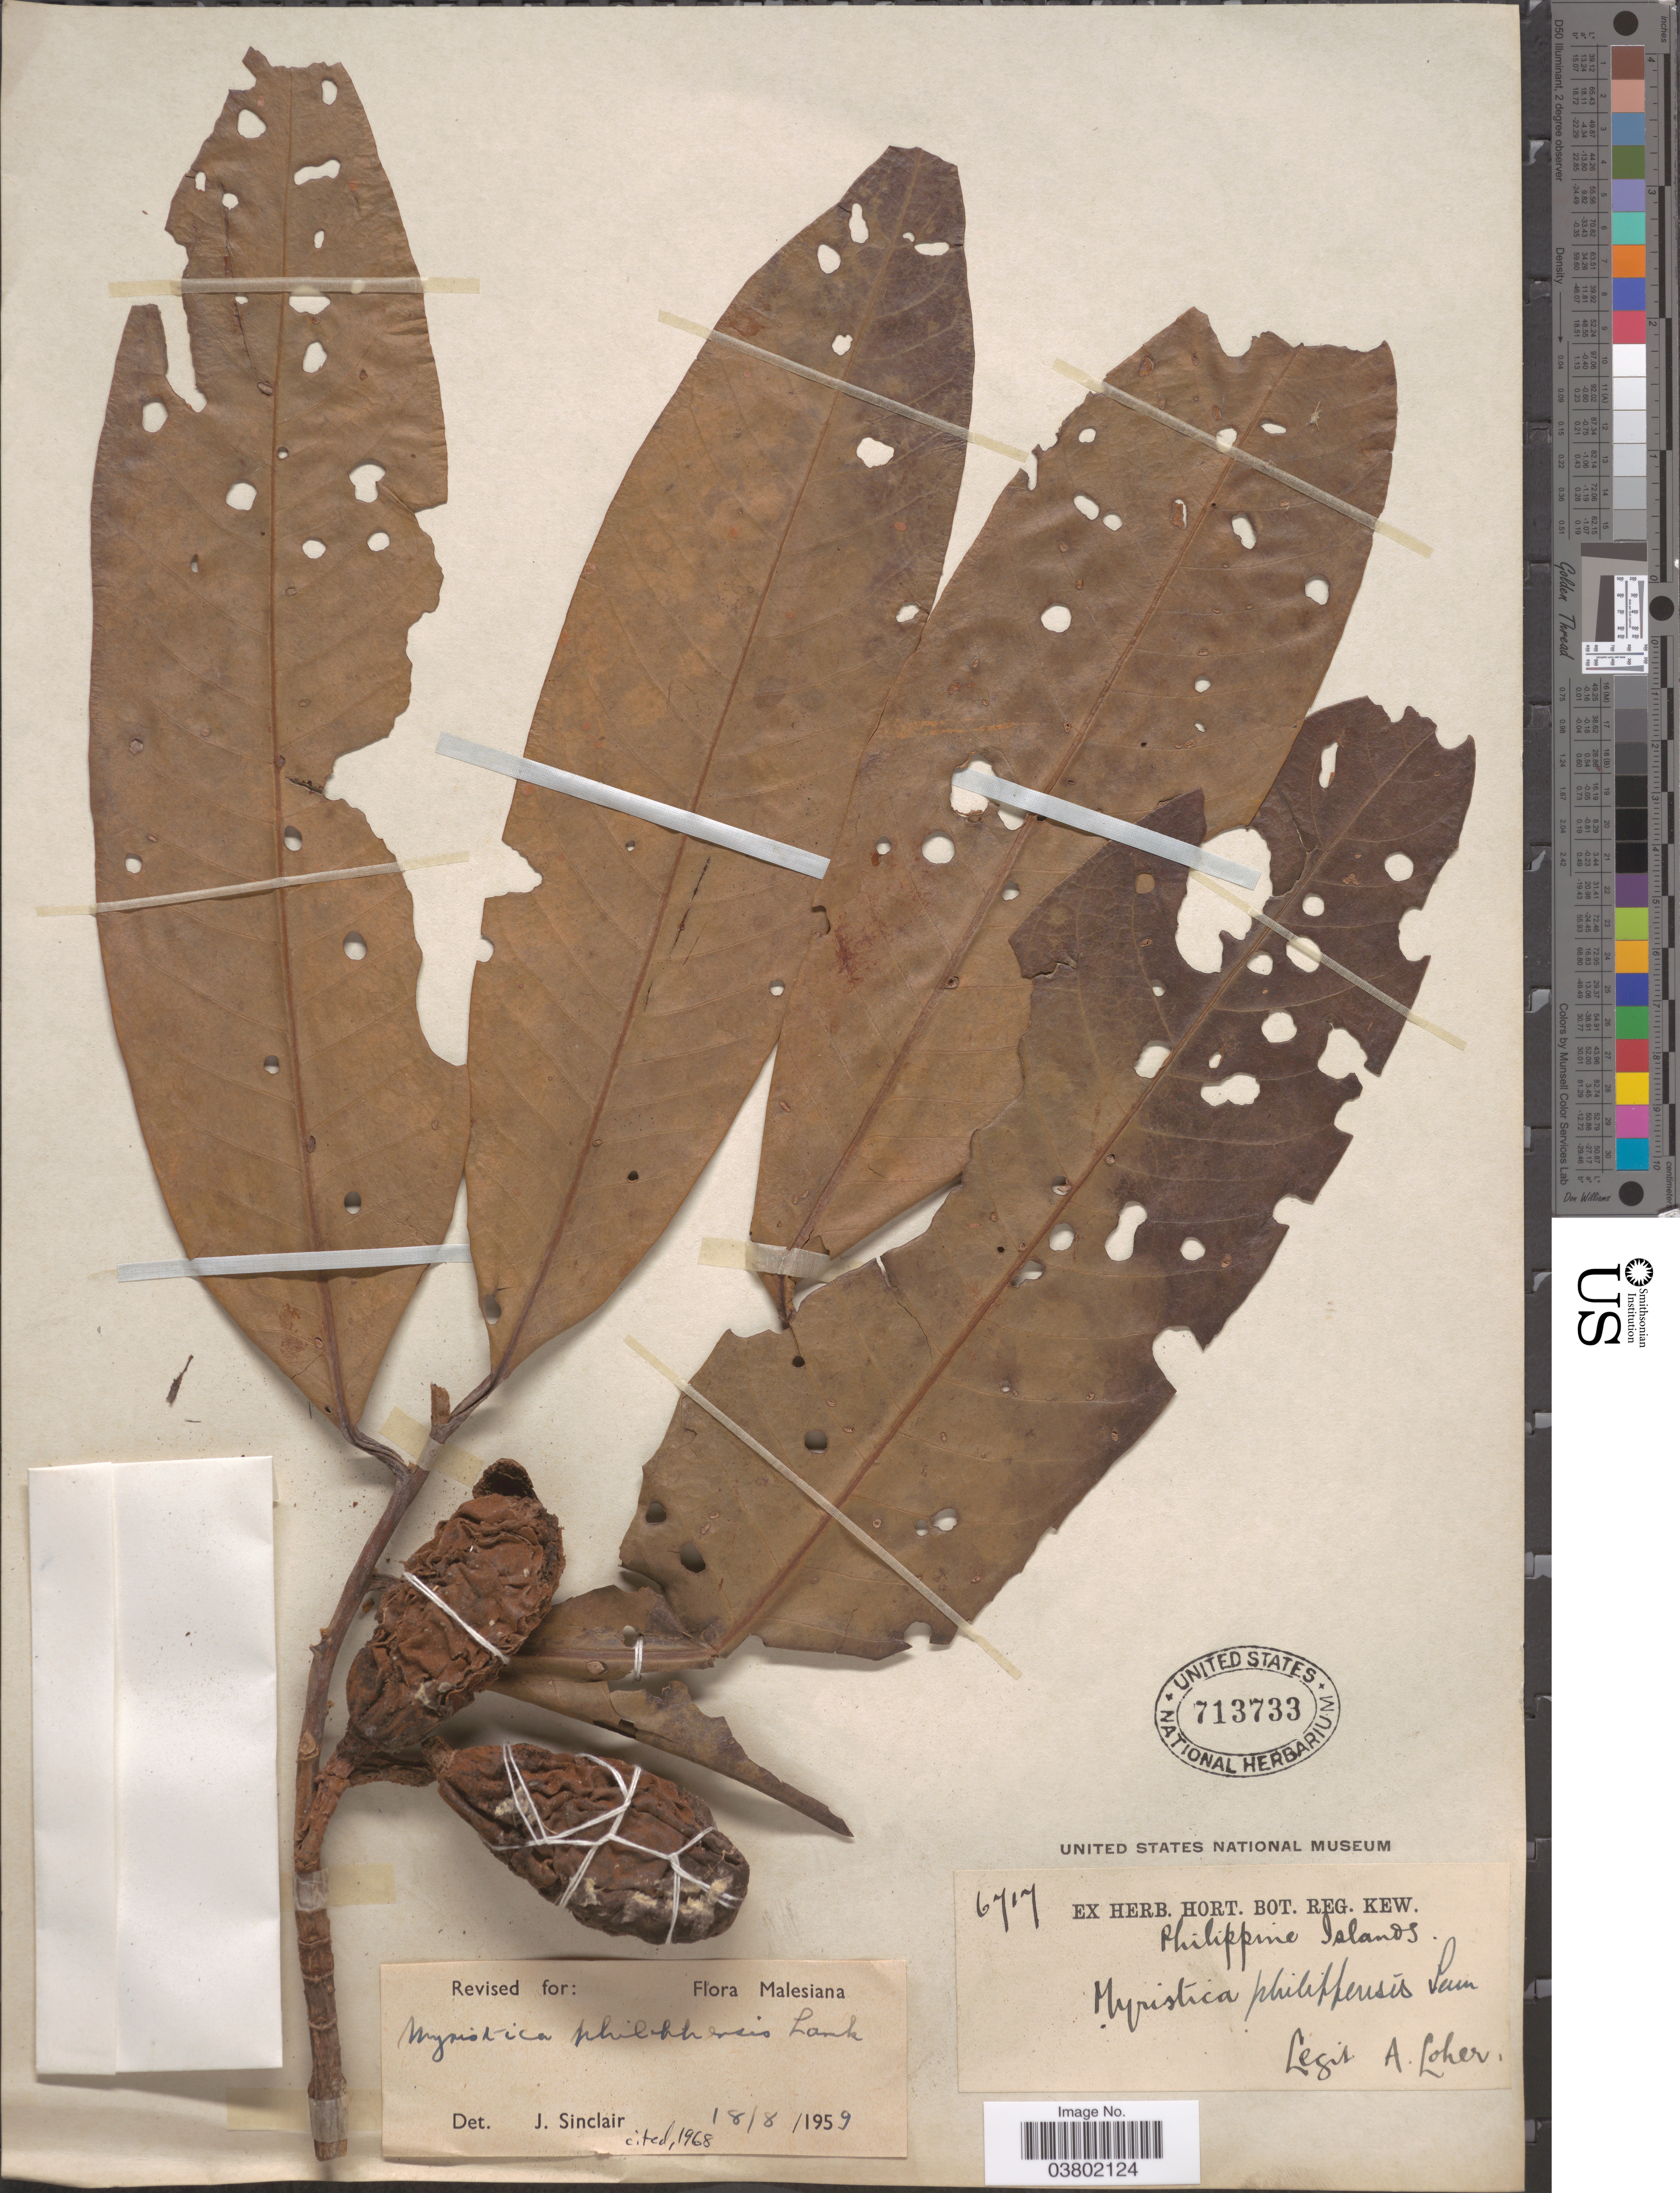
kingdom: Plantae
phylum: Tracheophyta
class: Magnoliopsida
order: Magnoliales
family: Myristicaceae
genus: Myristica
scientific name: Myristica philippensis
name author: Lam.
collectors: A. Loher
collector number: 6717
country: Philippines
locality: Philippine Islands.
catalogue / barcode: US 713733